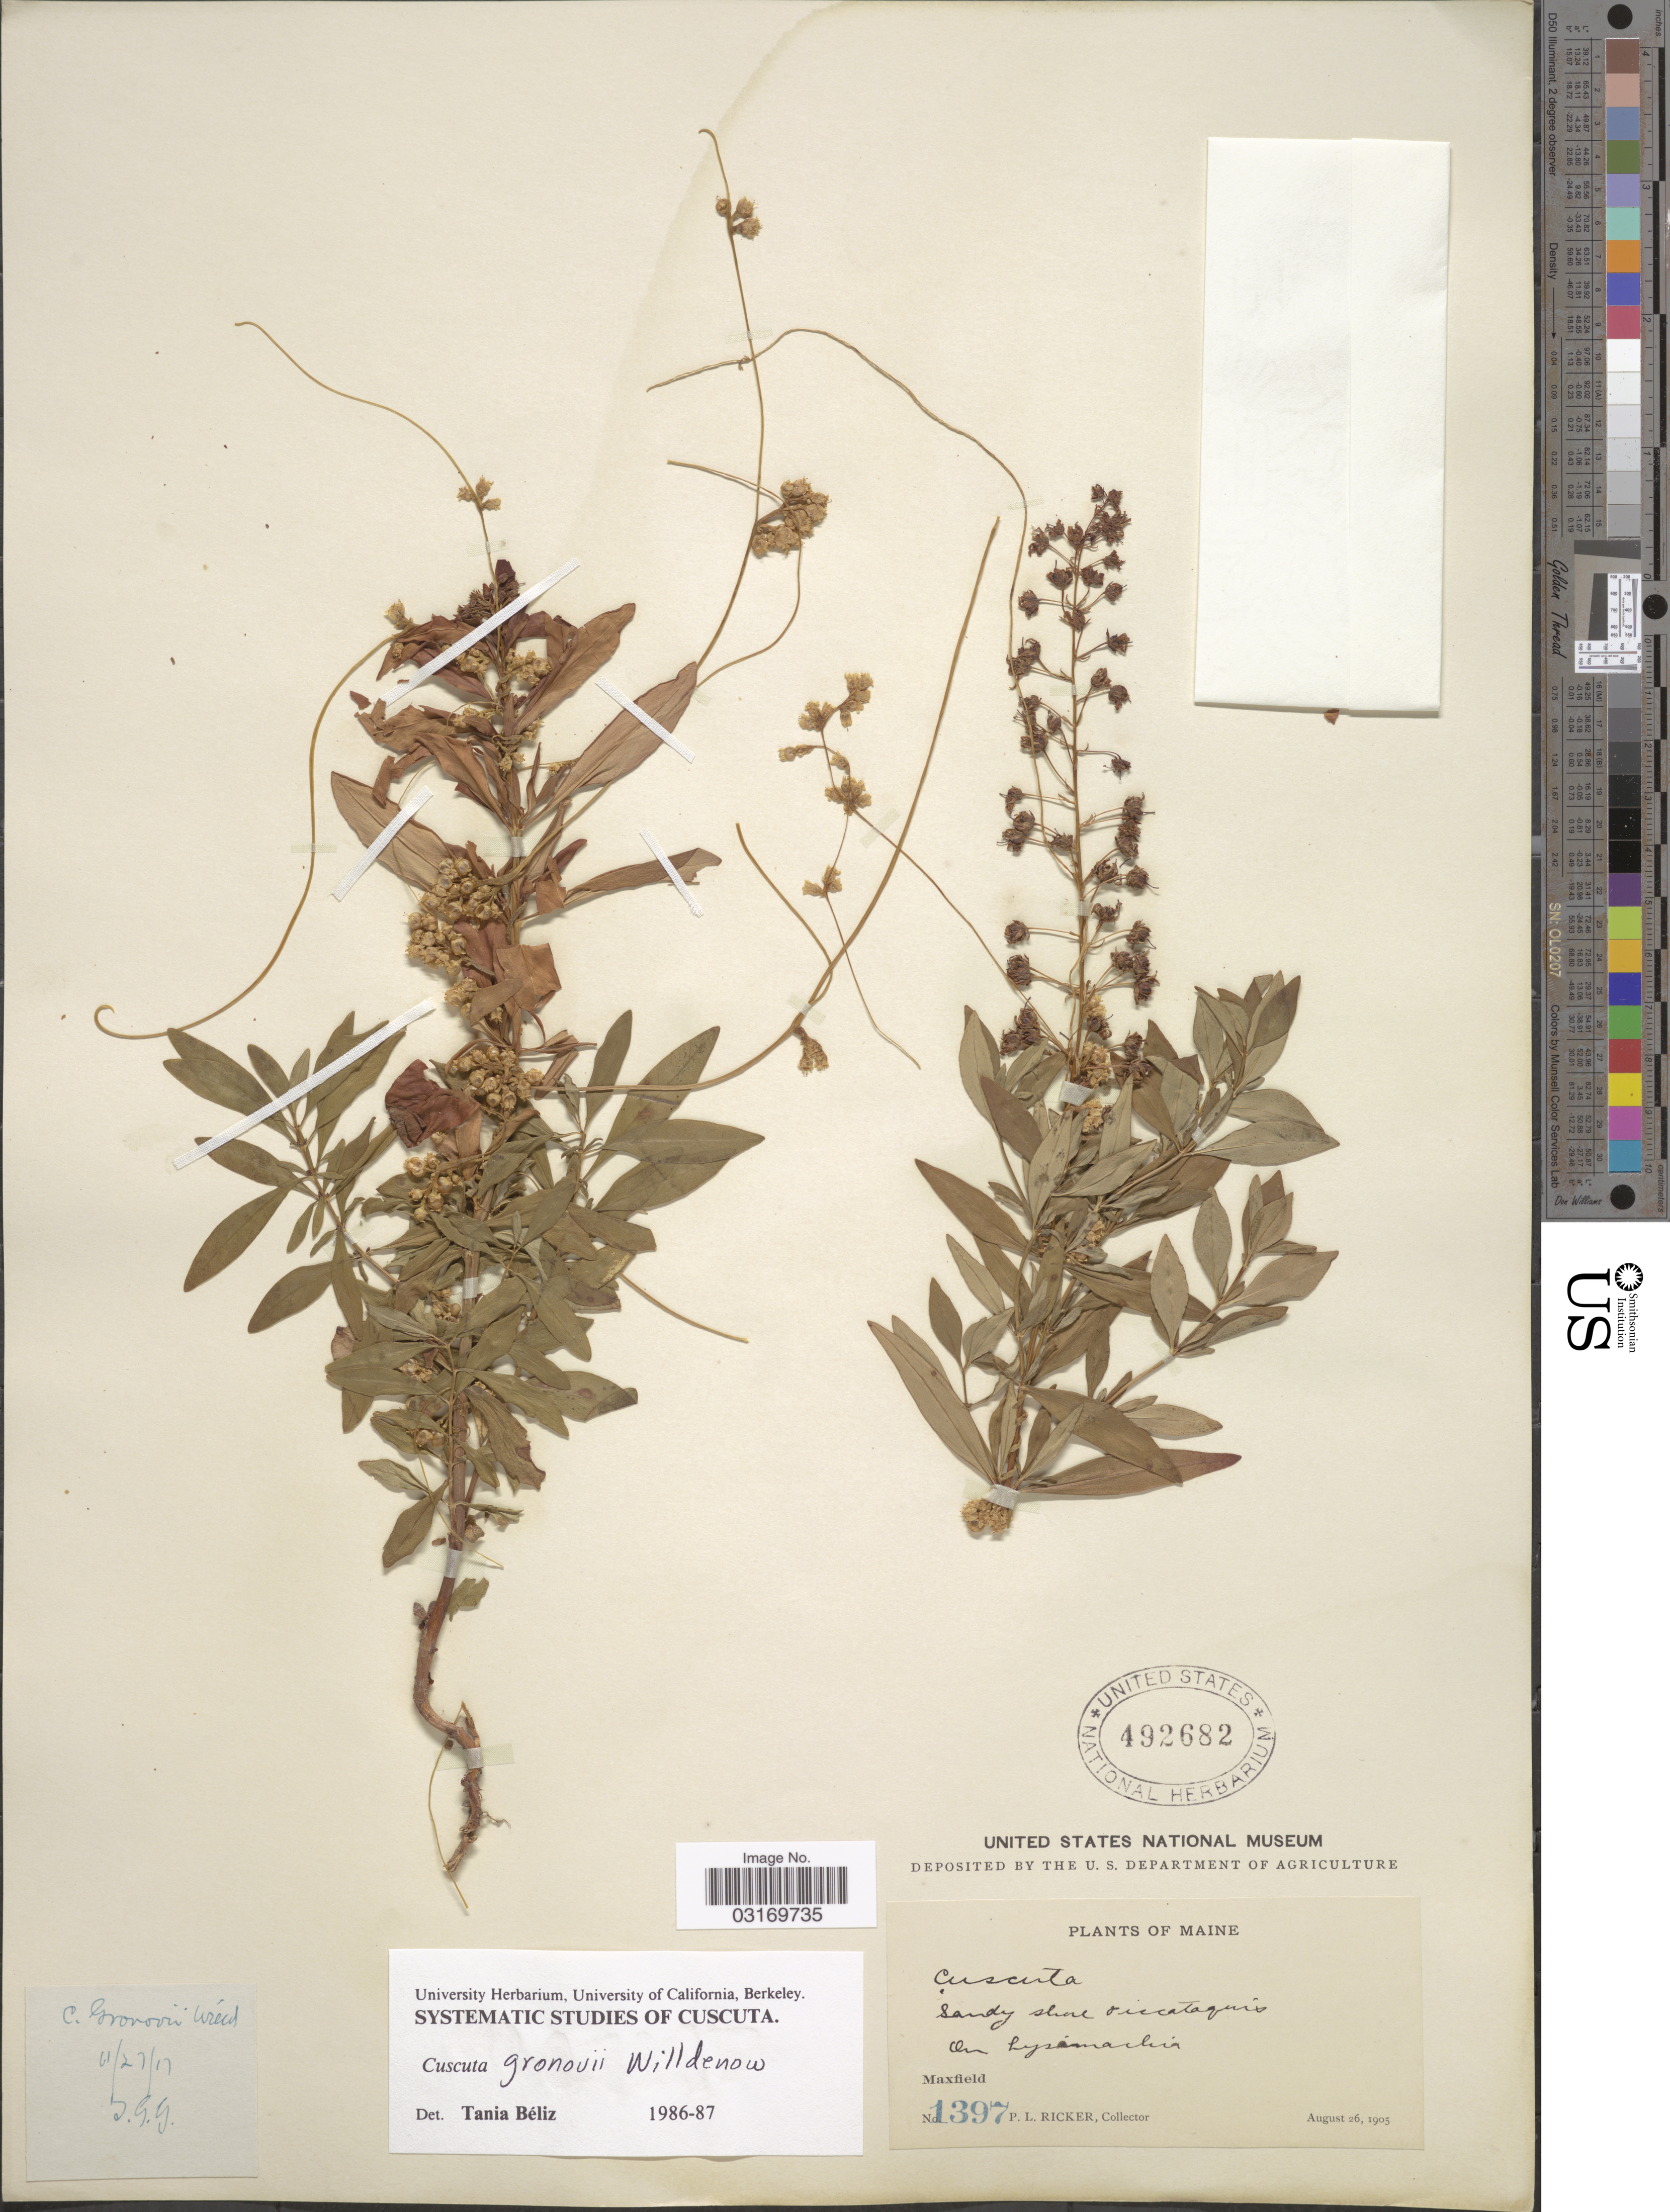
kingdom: Plantae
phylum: Tracheophyta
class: Magnoliopsida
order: Solanales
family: Convolvulaceae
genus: Cuscuta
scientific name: Cuscuta gronovii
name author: Willd. ex Schult.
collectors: P. Ricker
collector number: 1397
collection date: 1905-08-26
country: United States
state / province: Maine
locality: Maxfield.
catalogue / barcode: US 492682